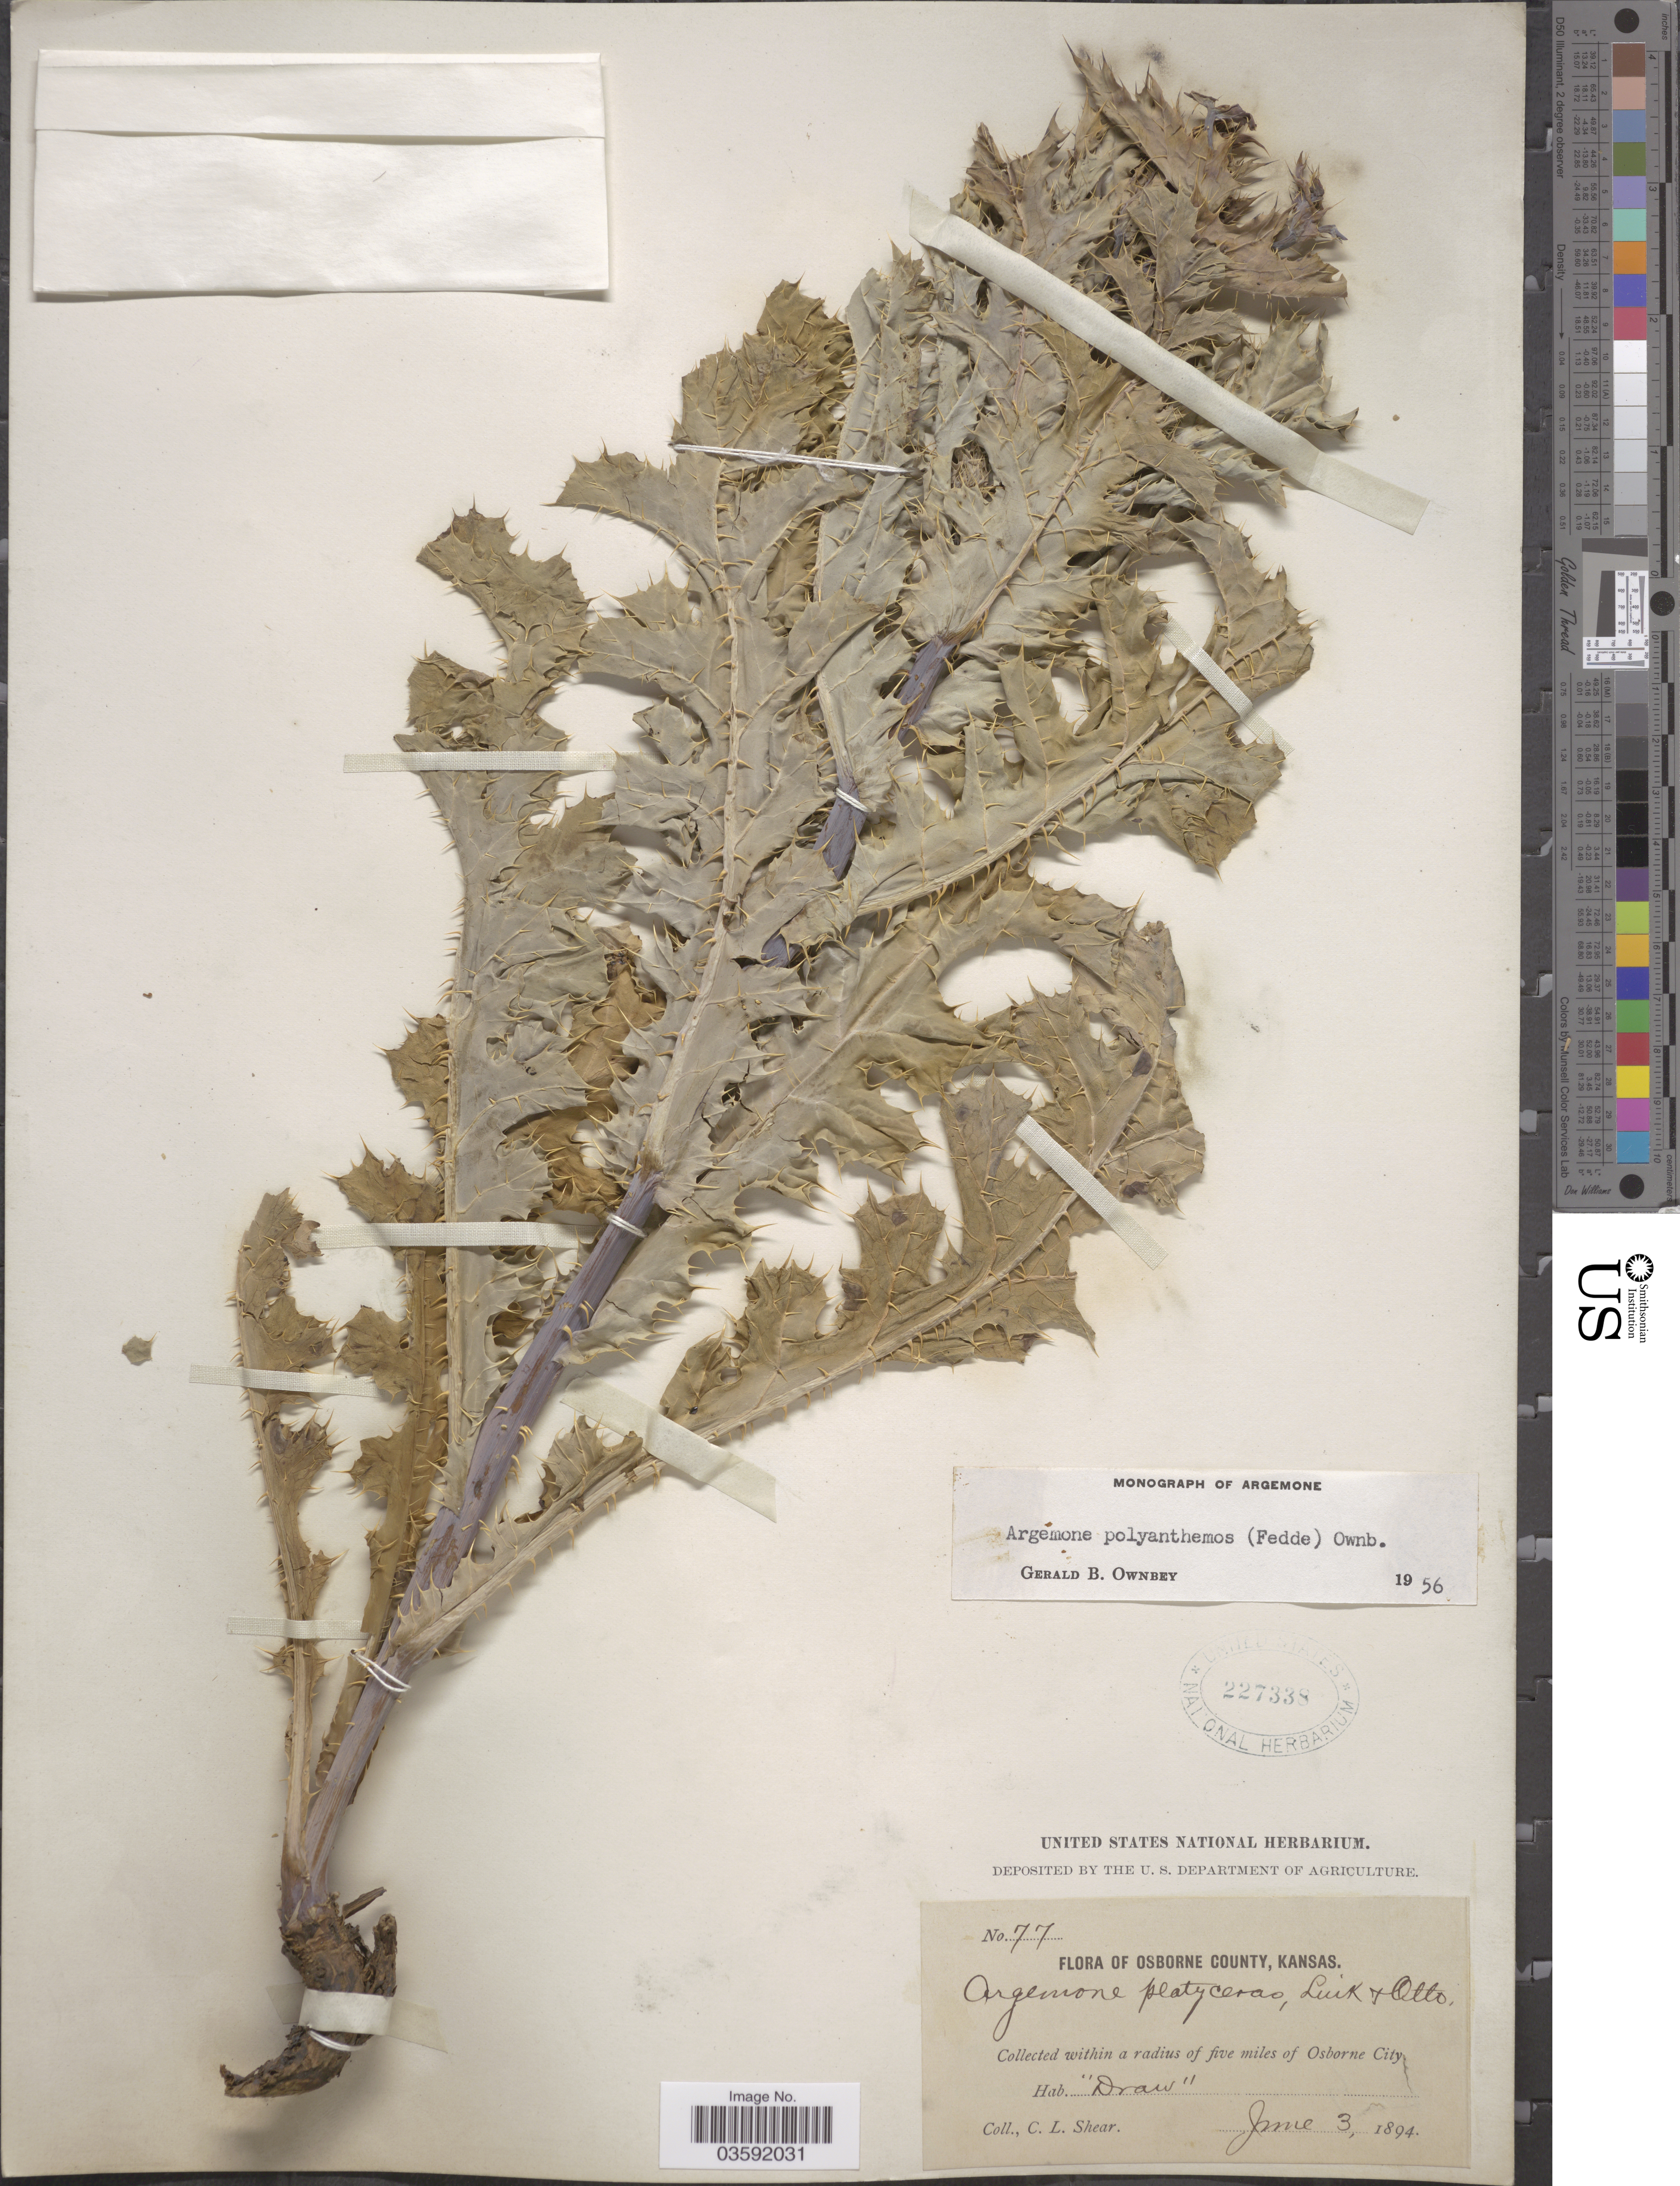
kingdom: Plantae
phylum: Tracheophyta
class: Magnoliopsida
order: Ranunculales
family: Papaveraceae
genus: Argemone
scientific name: Argemone polyanthemos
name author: (Fedde) G.B. Ownbey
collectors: C. L. Shear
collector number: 77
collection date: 1894-06-03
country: United States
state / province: Kansas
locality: Osborne County. Within a radius of five miles of Osborne City.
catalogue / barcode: US 227338